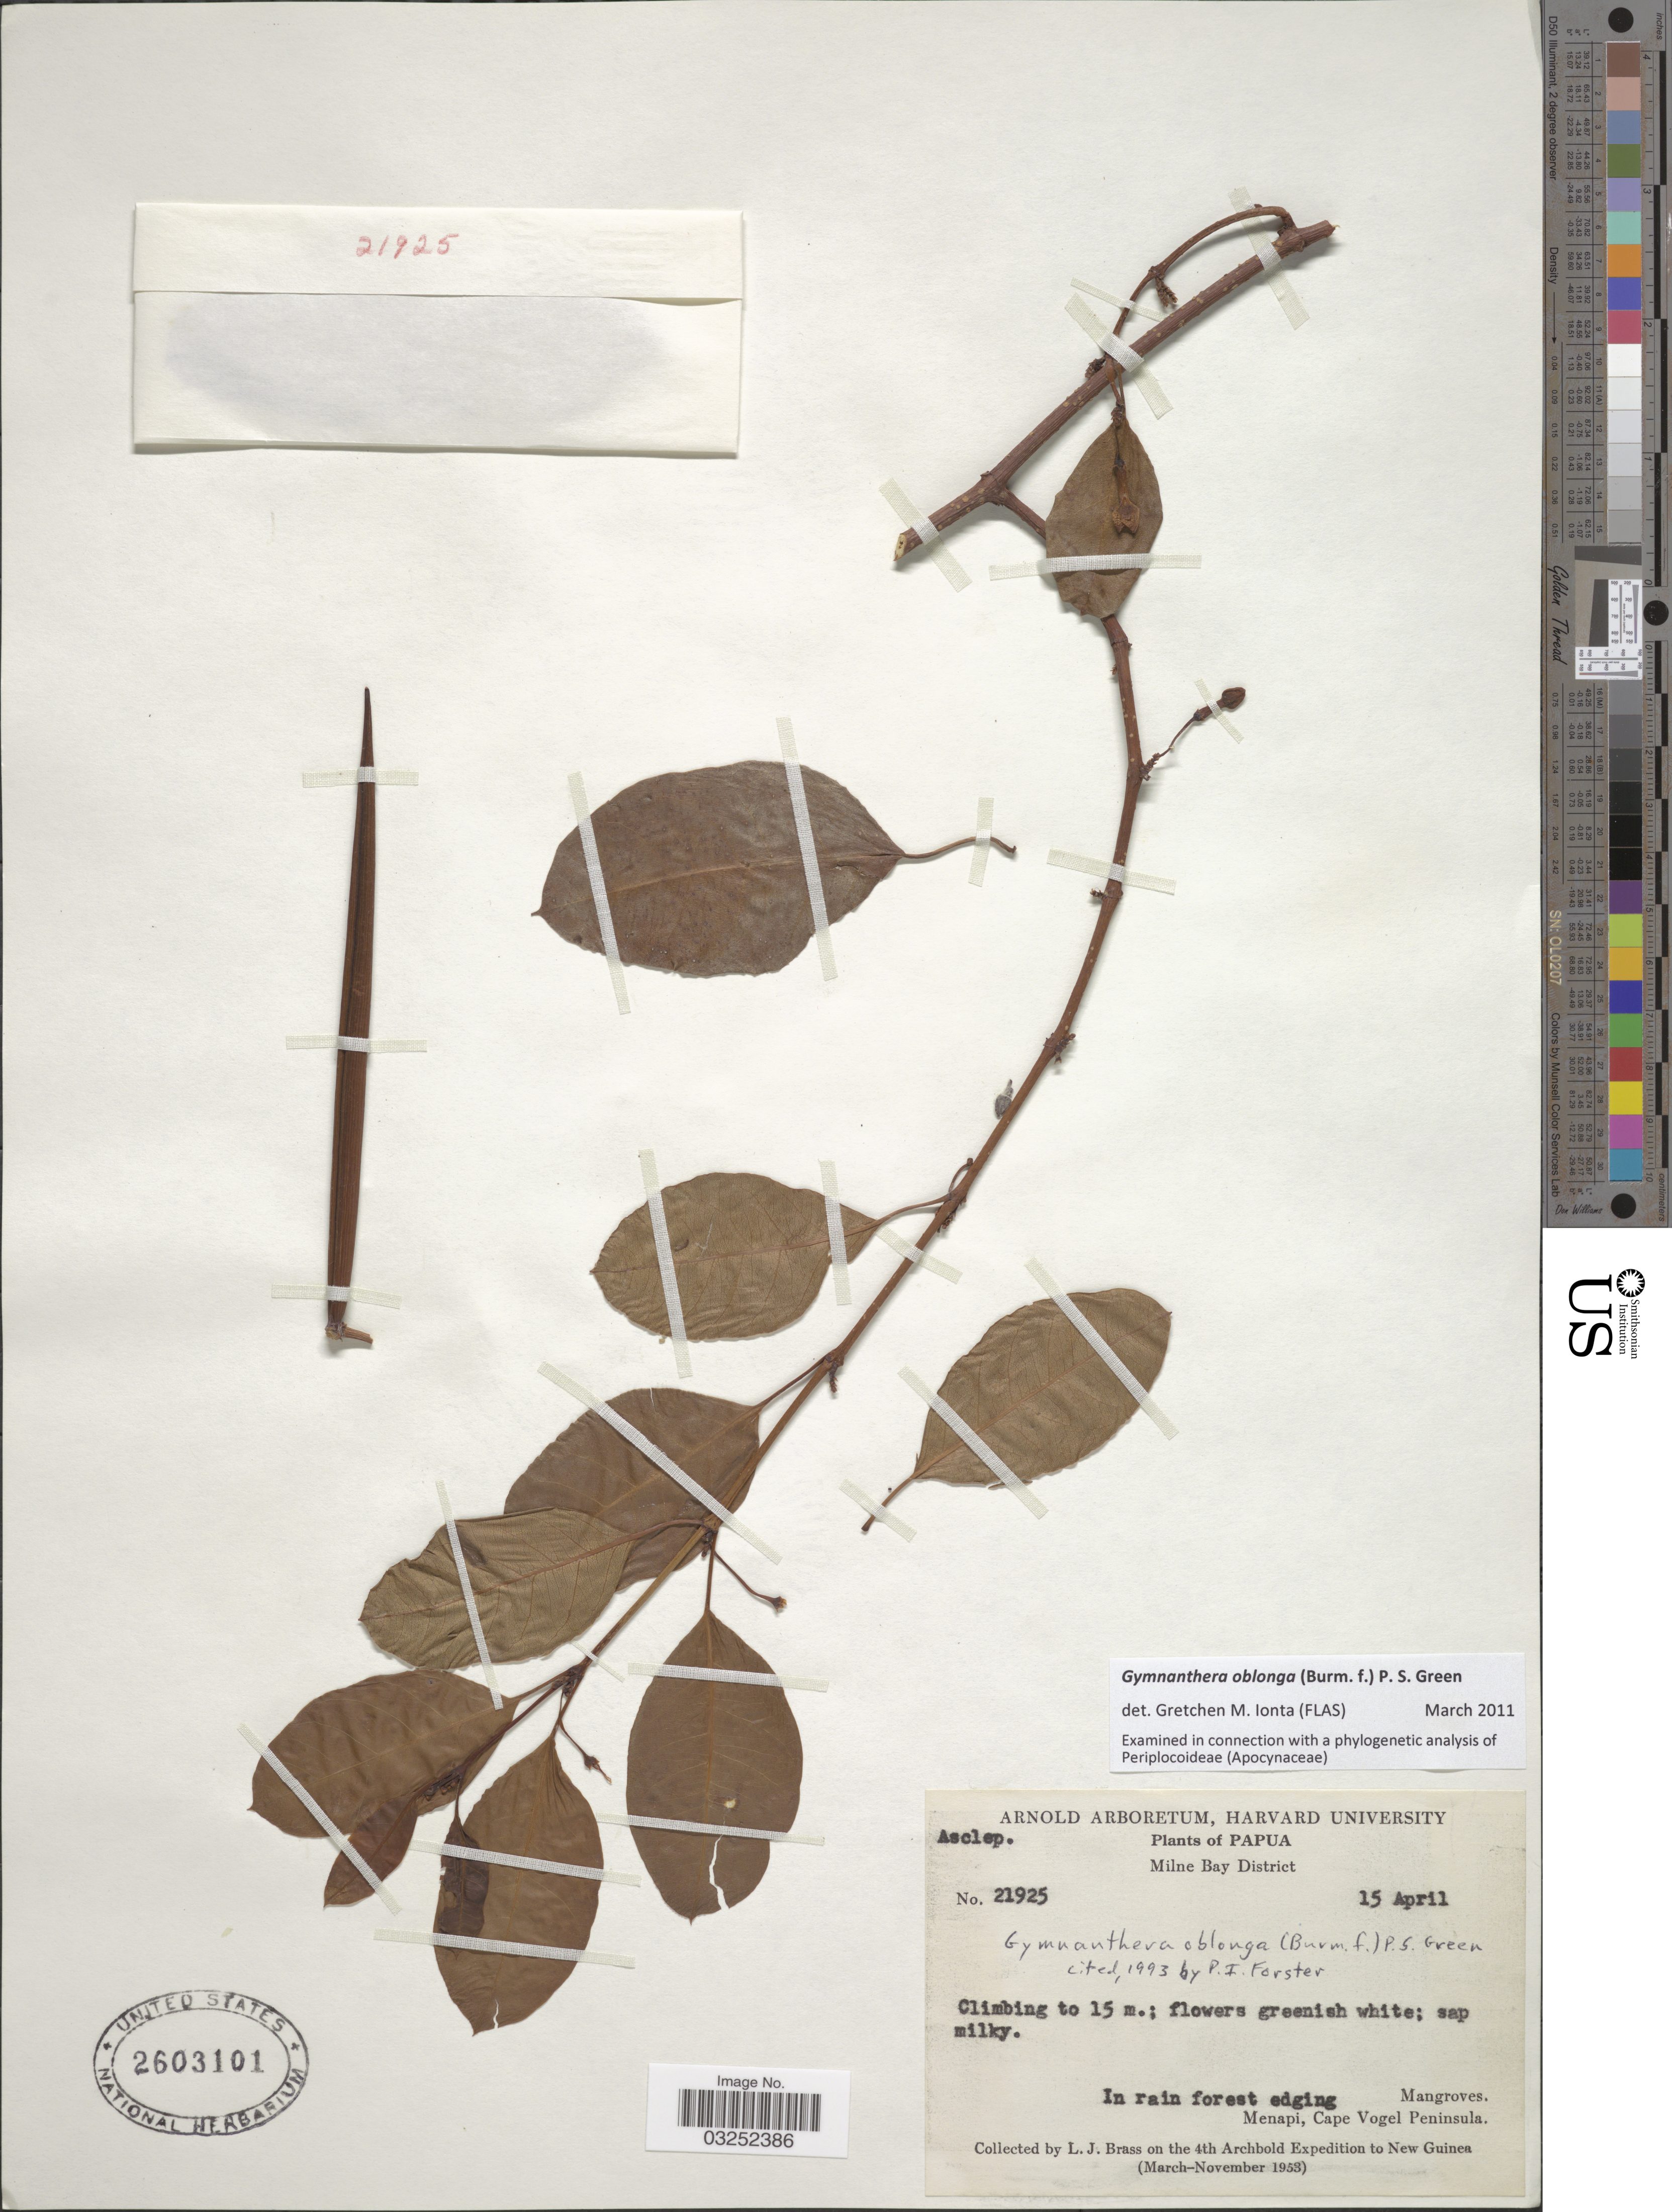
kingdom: Plantae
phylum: Tracheophyta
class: Magnoliopsida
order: Gentianales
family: Apocynaceae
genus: Gymnanthera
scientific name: Gymnanthera oblonga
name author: (Burm. f.) P.S. Green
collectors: L. J. Brass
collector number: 21925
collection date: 1953-04-15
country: Papua New Guinea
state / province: Milne Bay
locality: Papua, Milne Bay District, Mangroves, Menapi, Cape Vogel Peninsula, New Guinea.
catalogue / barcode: US 2603101